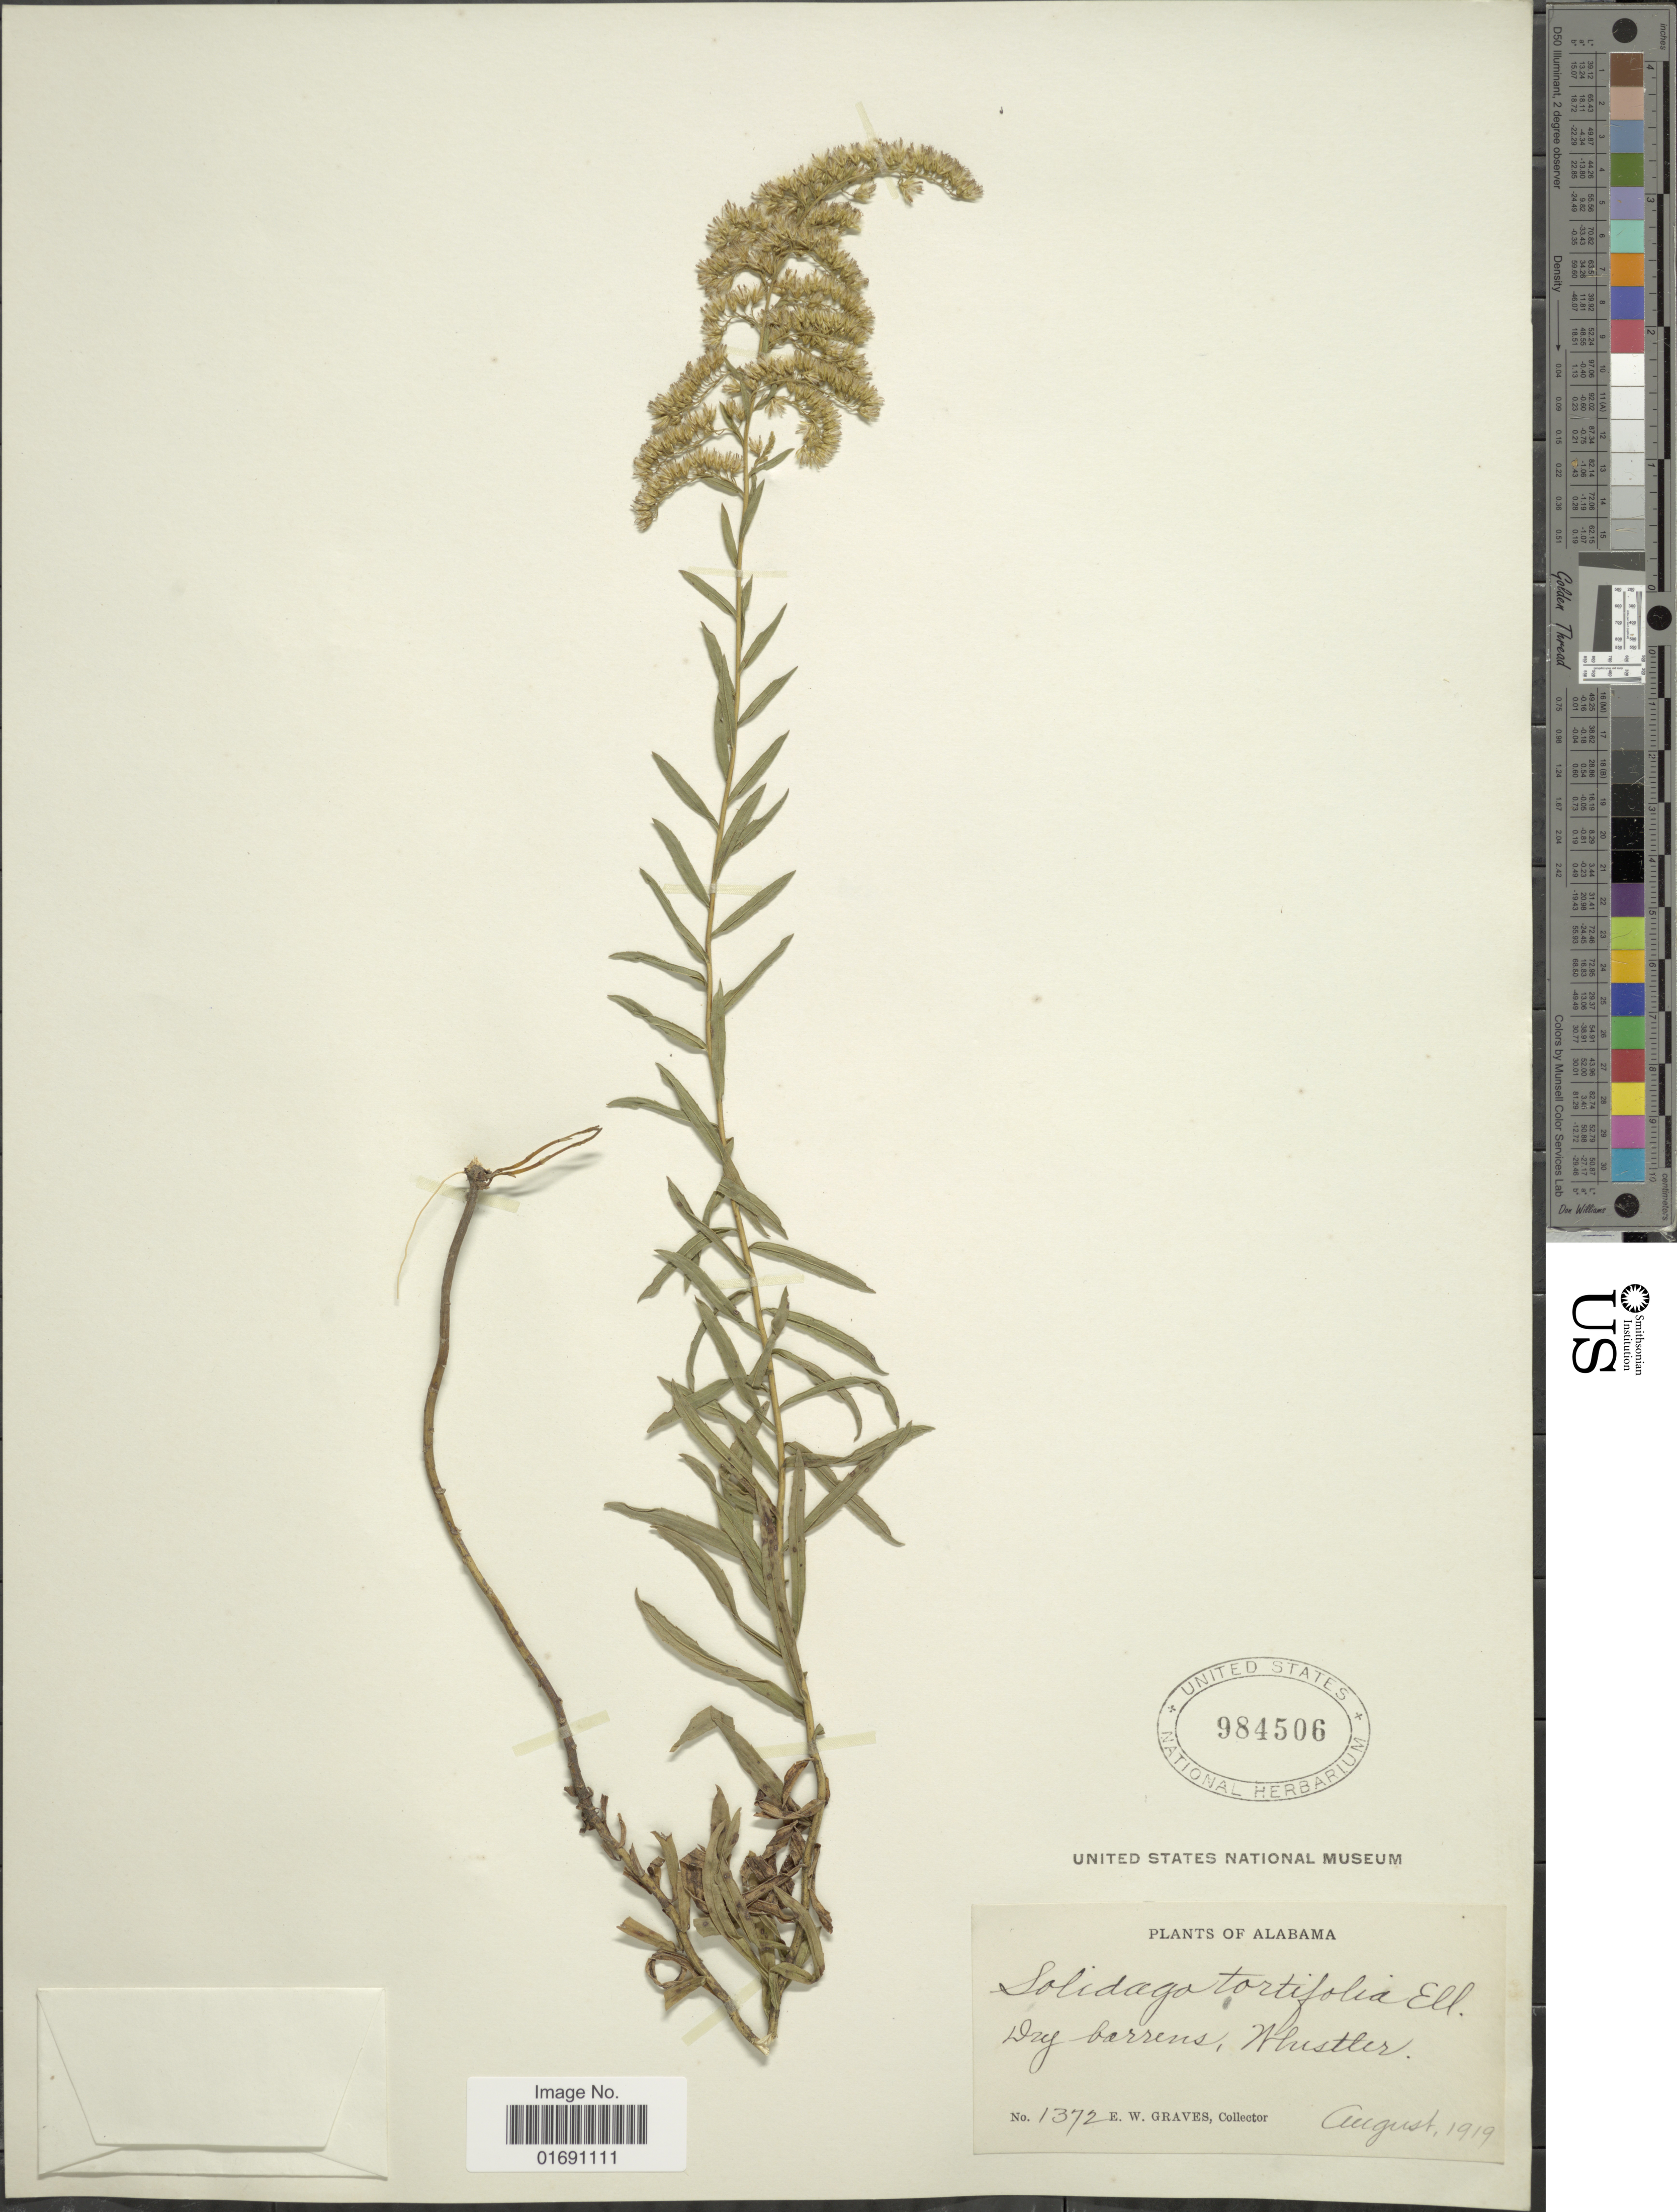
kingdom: Plantae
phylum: Tracheophyta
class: Magnoliopsida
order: Asterales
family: Asteraceae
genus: Solidago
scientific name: Solidago tortifolia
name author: Elliott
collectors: E. Graves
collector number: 1372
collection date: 1919-08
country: United States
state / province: Alabama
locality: Dry barrens, Whustler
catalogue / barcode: US 984506